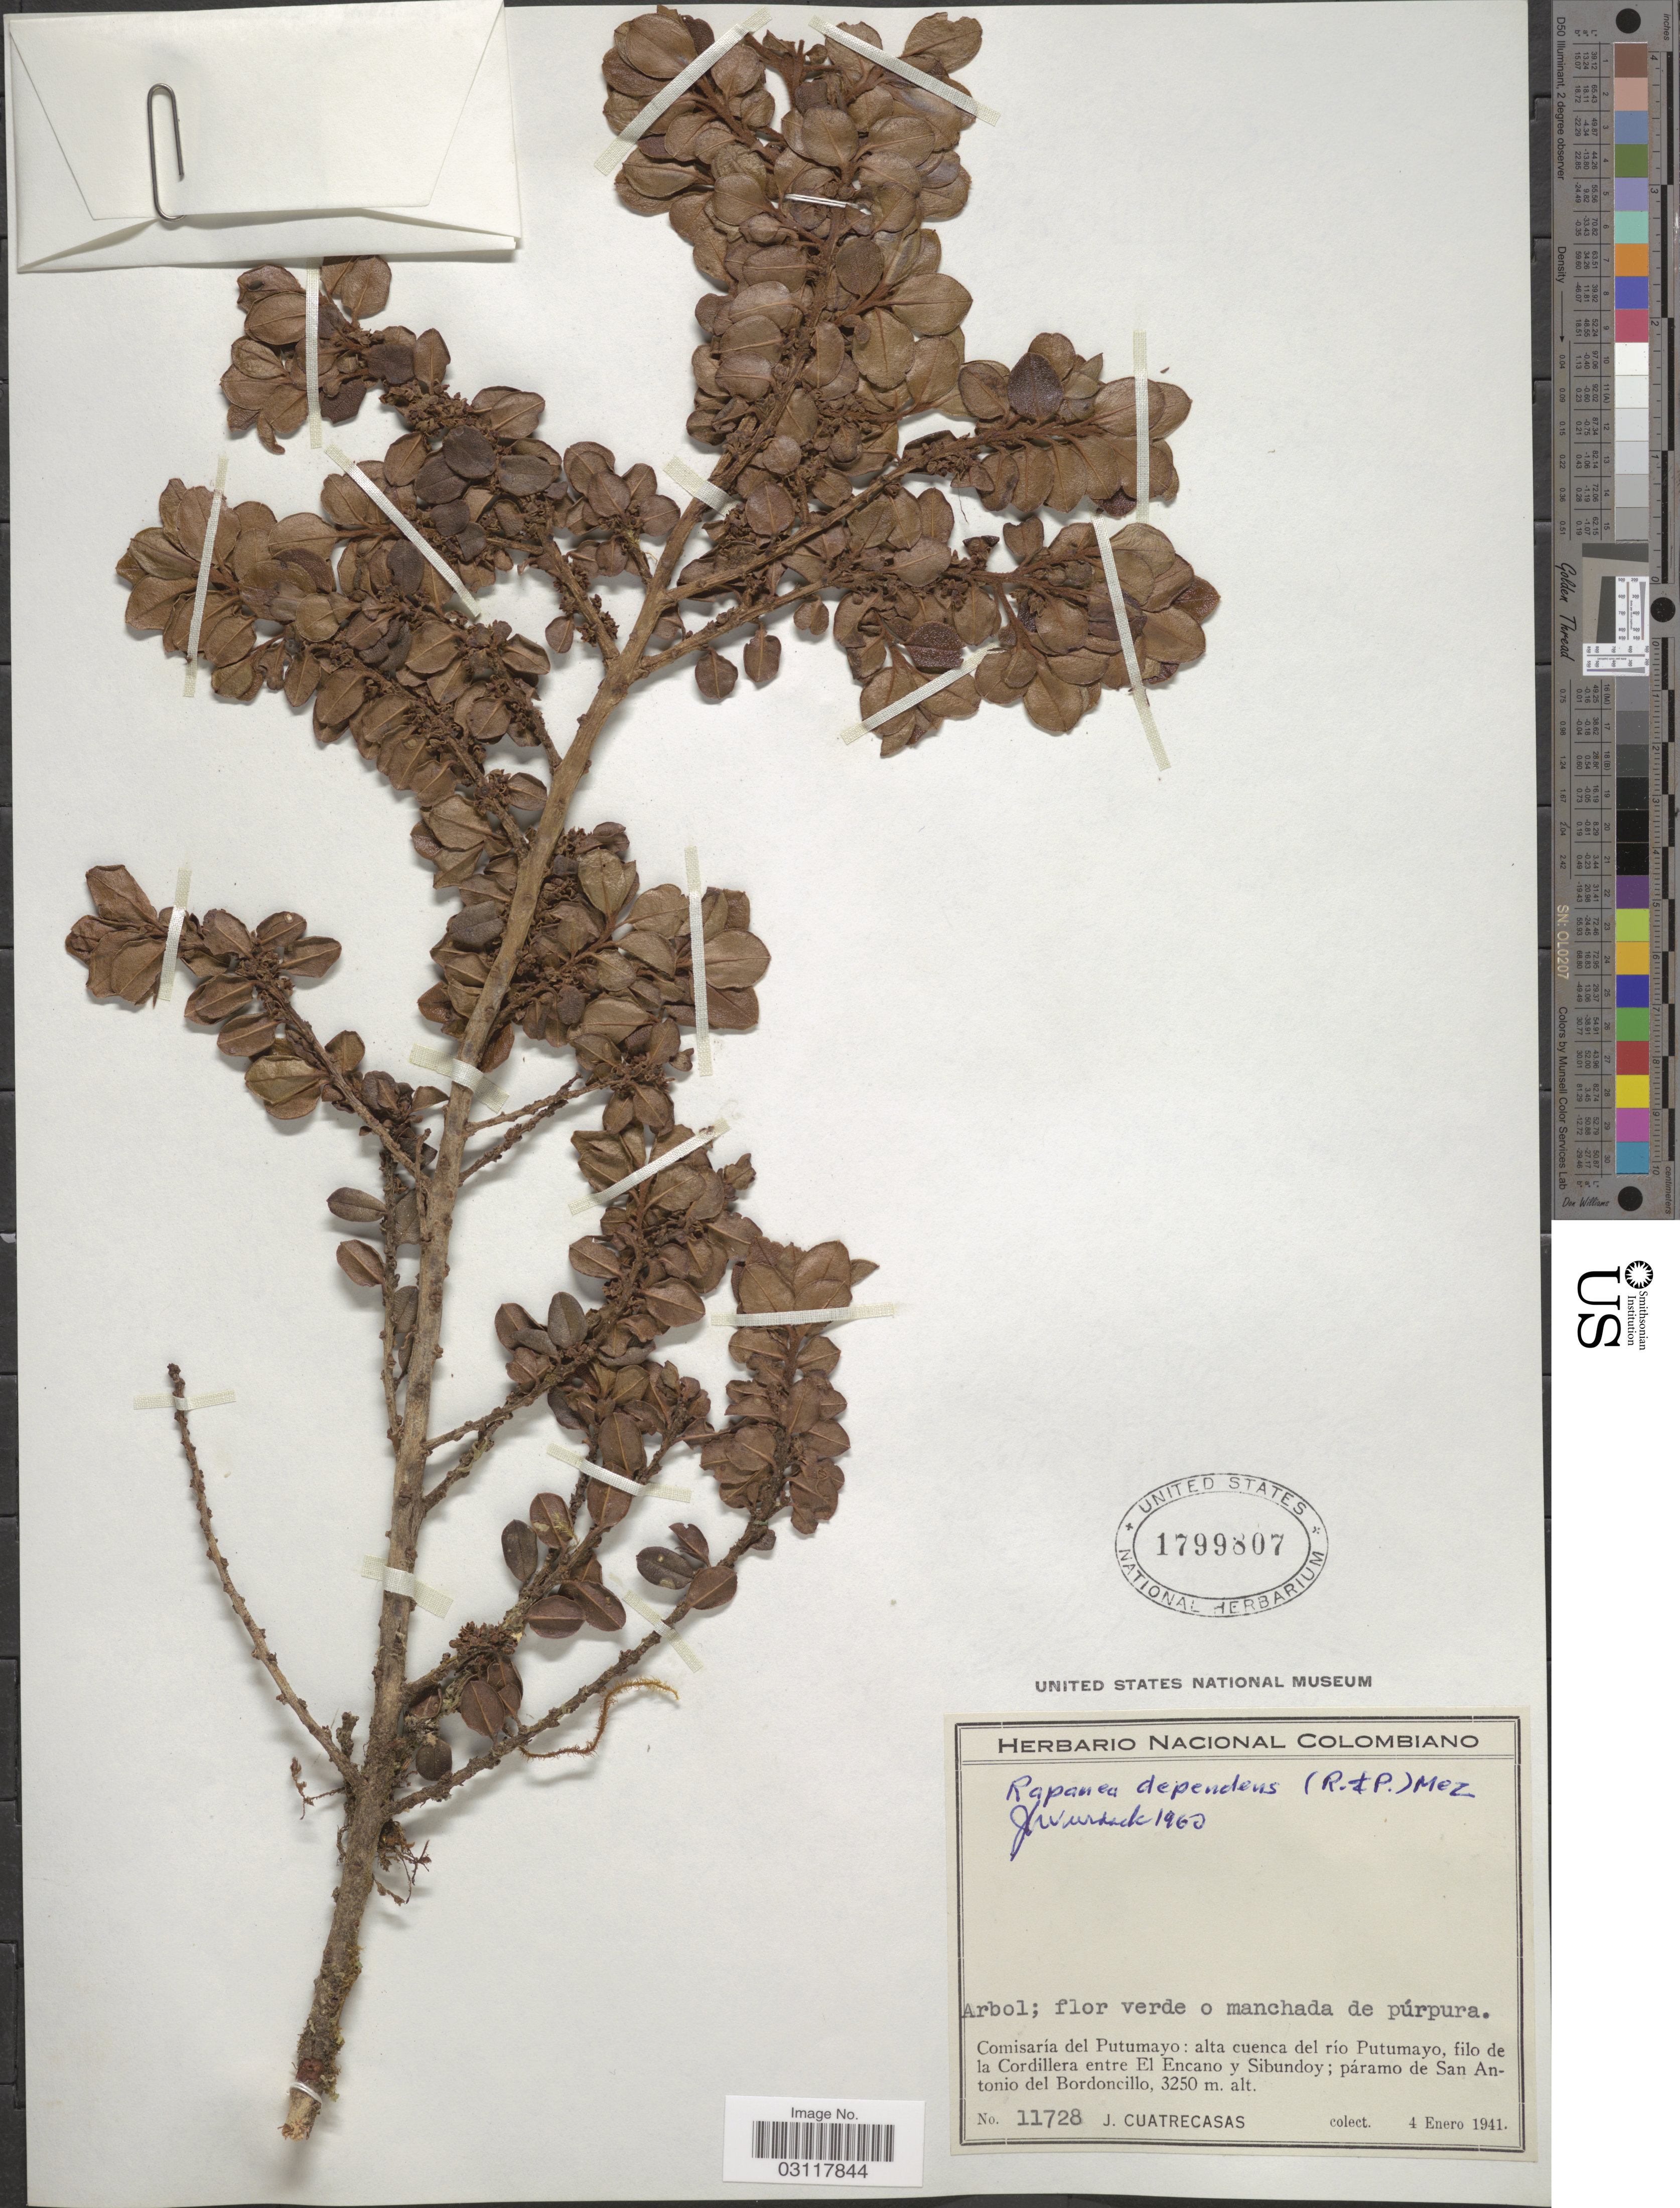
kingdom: Plantae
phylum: Tracheophyta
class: Magnoliopsida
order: Ericales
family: Primulaceae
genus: Rapanea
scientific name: Rapanea dependens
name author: (Ruiz & Pav.) Mez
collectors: J. Cuatrecasas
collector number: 11728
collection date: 1941-01-04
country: Colombia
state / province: Putumayo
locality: Comisaría del Putumayo: alta cuenca del río Putumayo, filo de la Cordillera entre El Encano y Sibundoy; páramo de San Antonio del Bordoncillo.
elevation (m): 3250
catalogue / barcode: US 1799807